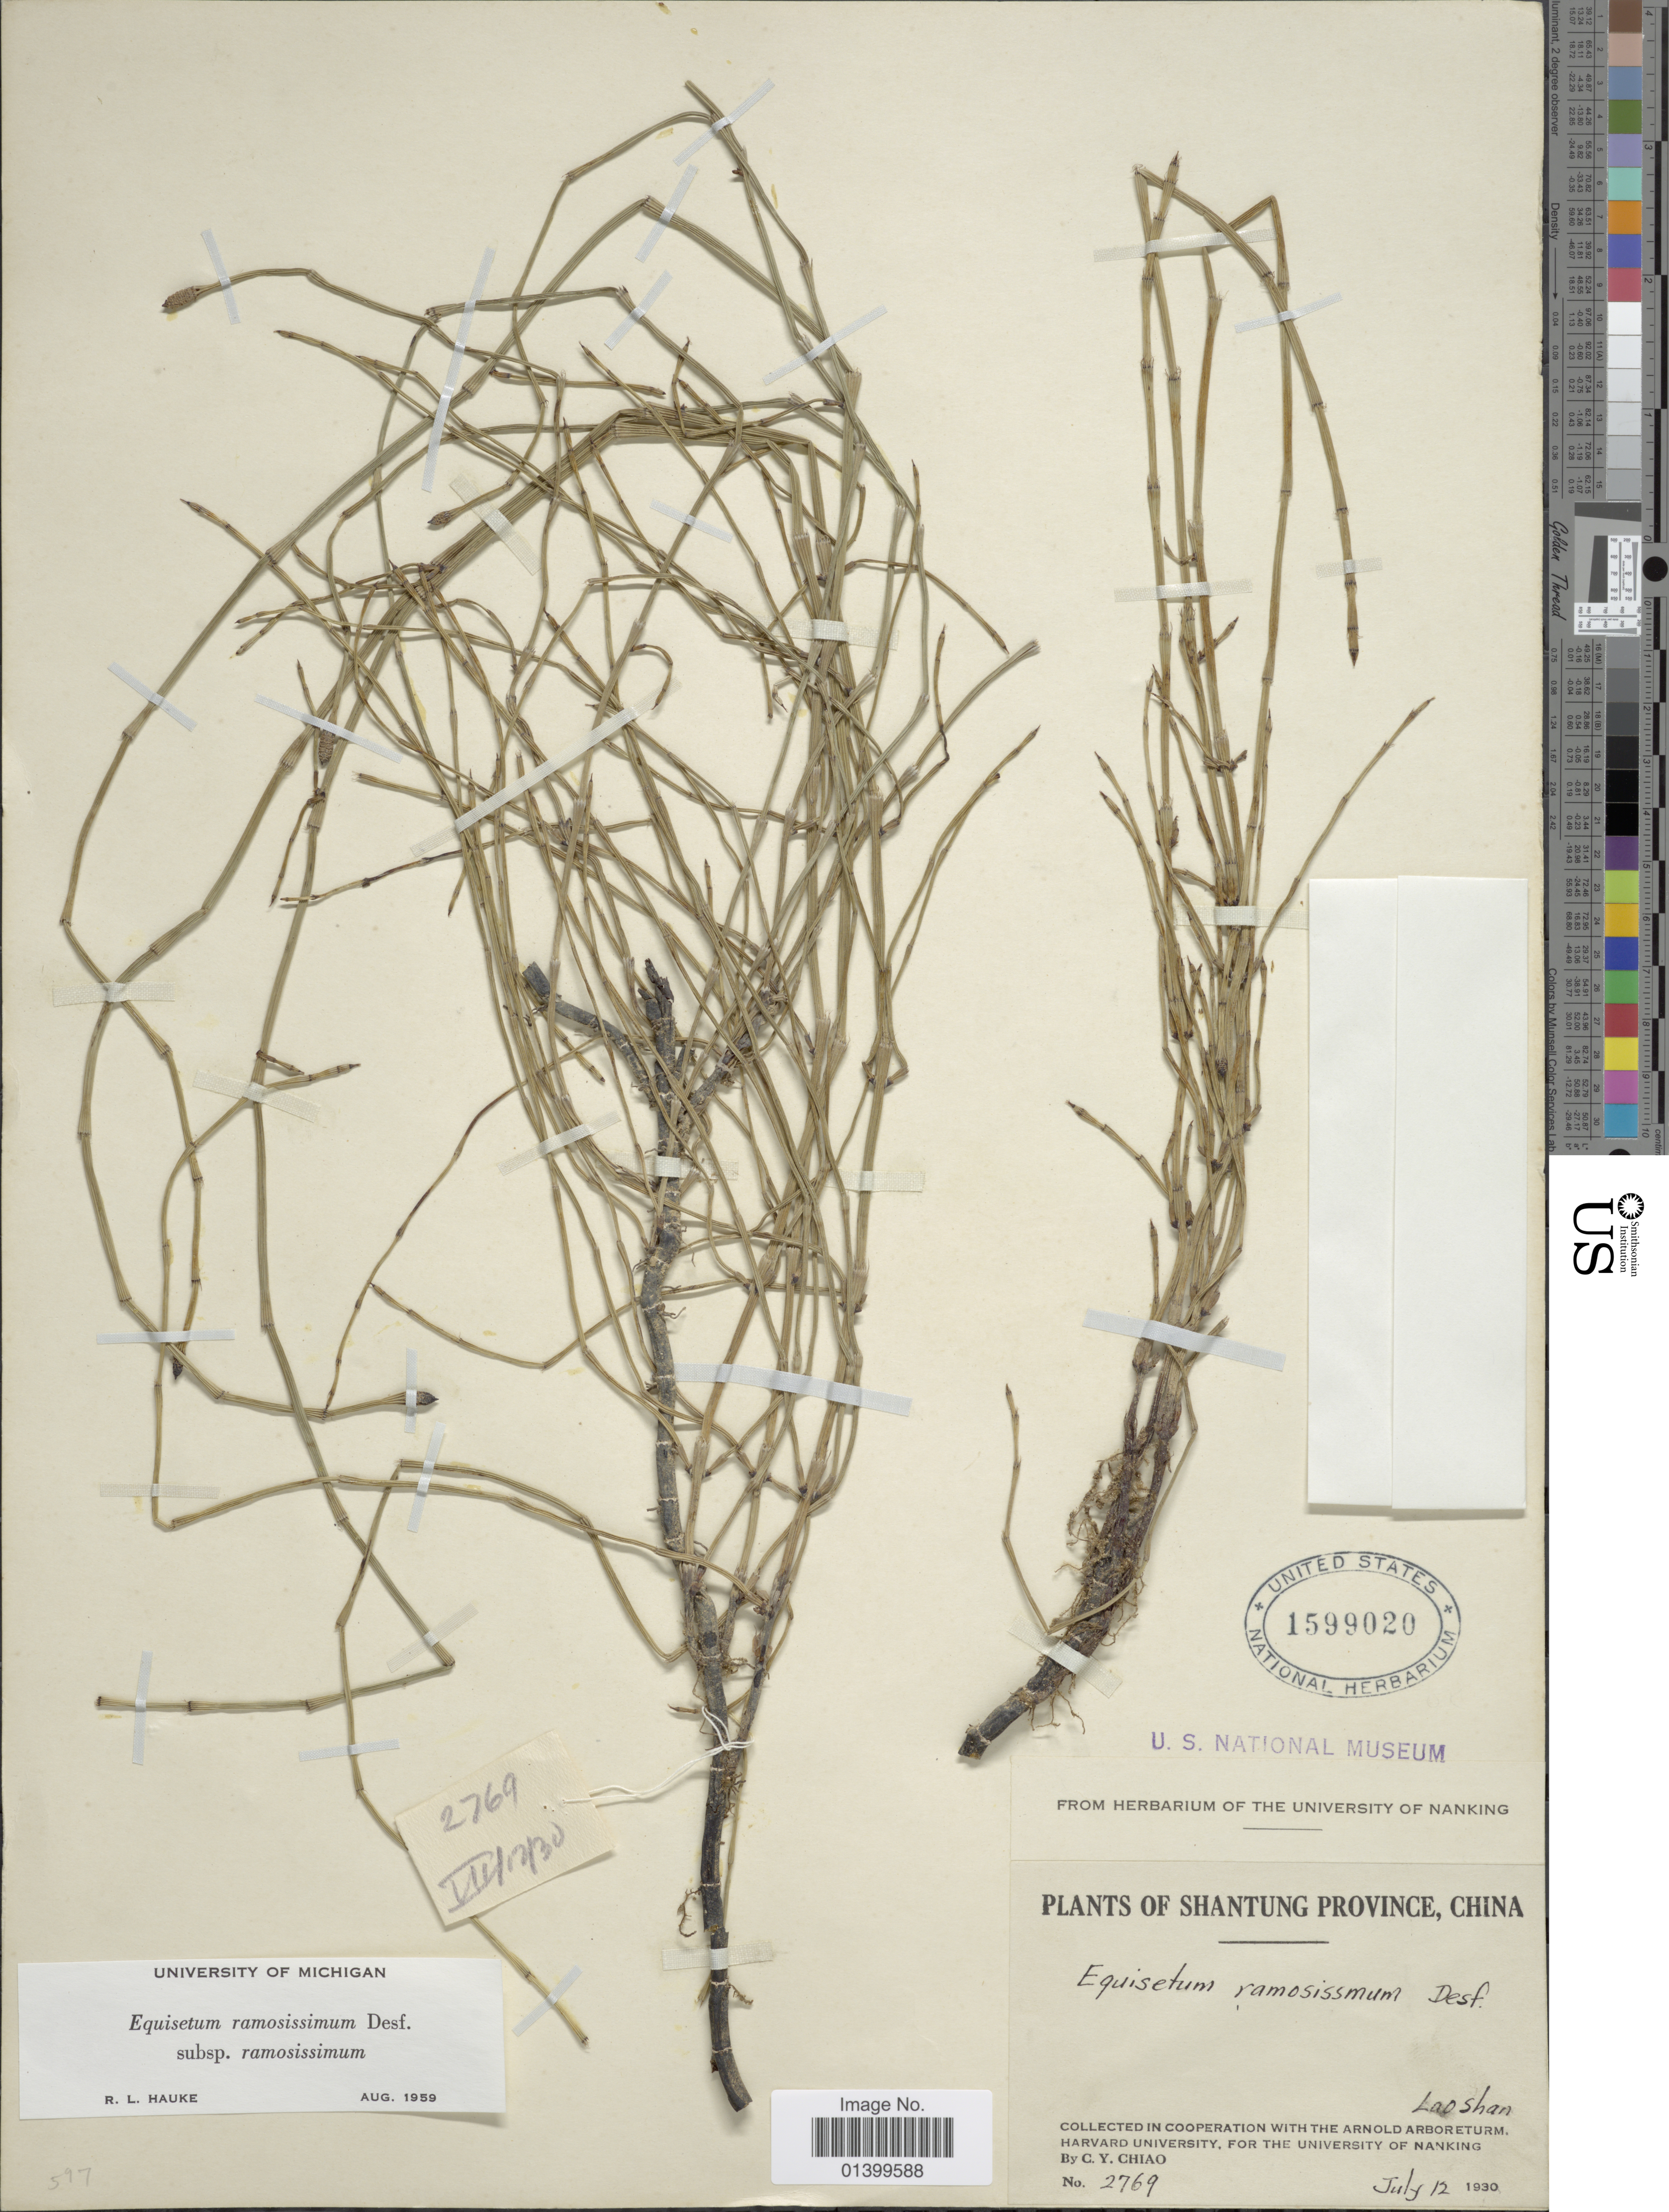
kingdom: Plantae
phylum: Tracheophyta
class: Polypodiopsida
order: Equisetales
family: Equisetaceae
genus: Equisetum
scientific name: Equisetum ramosissimum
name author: Desf.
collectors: C. Y. Chiao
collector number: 2769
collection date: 1930-07-12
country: China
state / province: Shandong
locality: Plants of Shantung Province, Lao Shan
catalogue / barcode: US 1599020